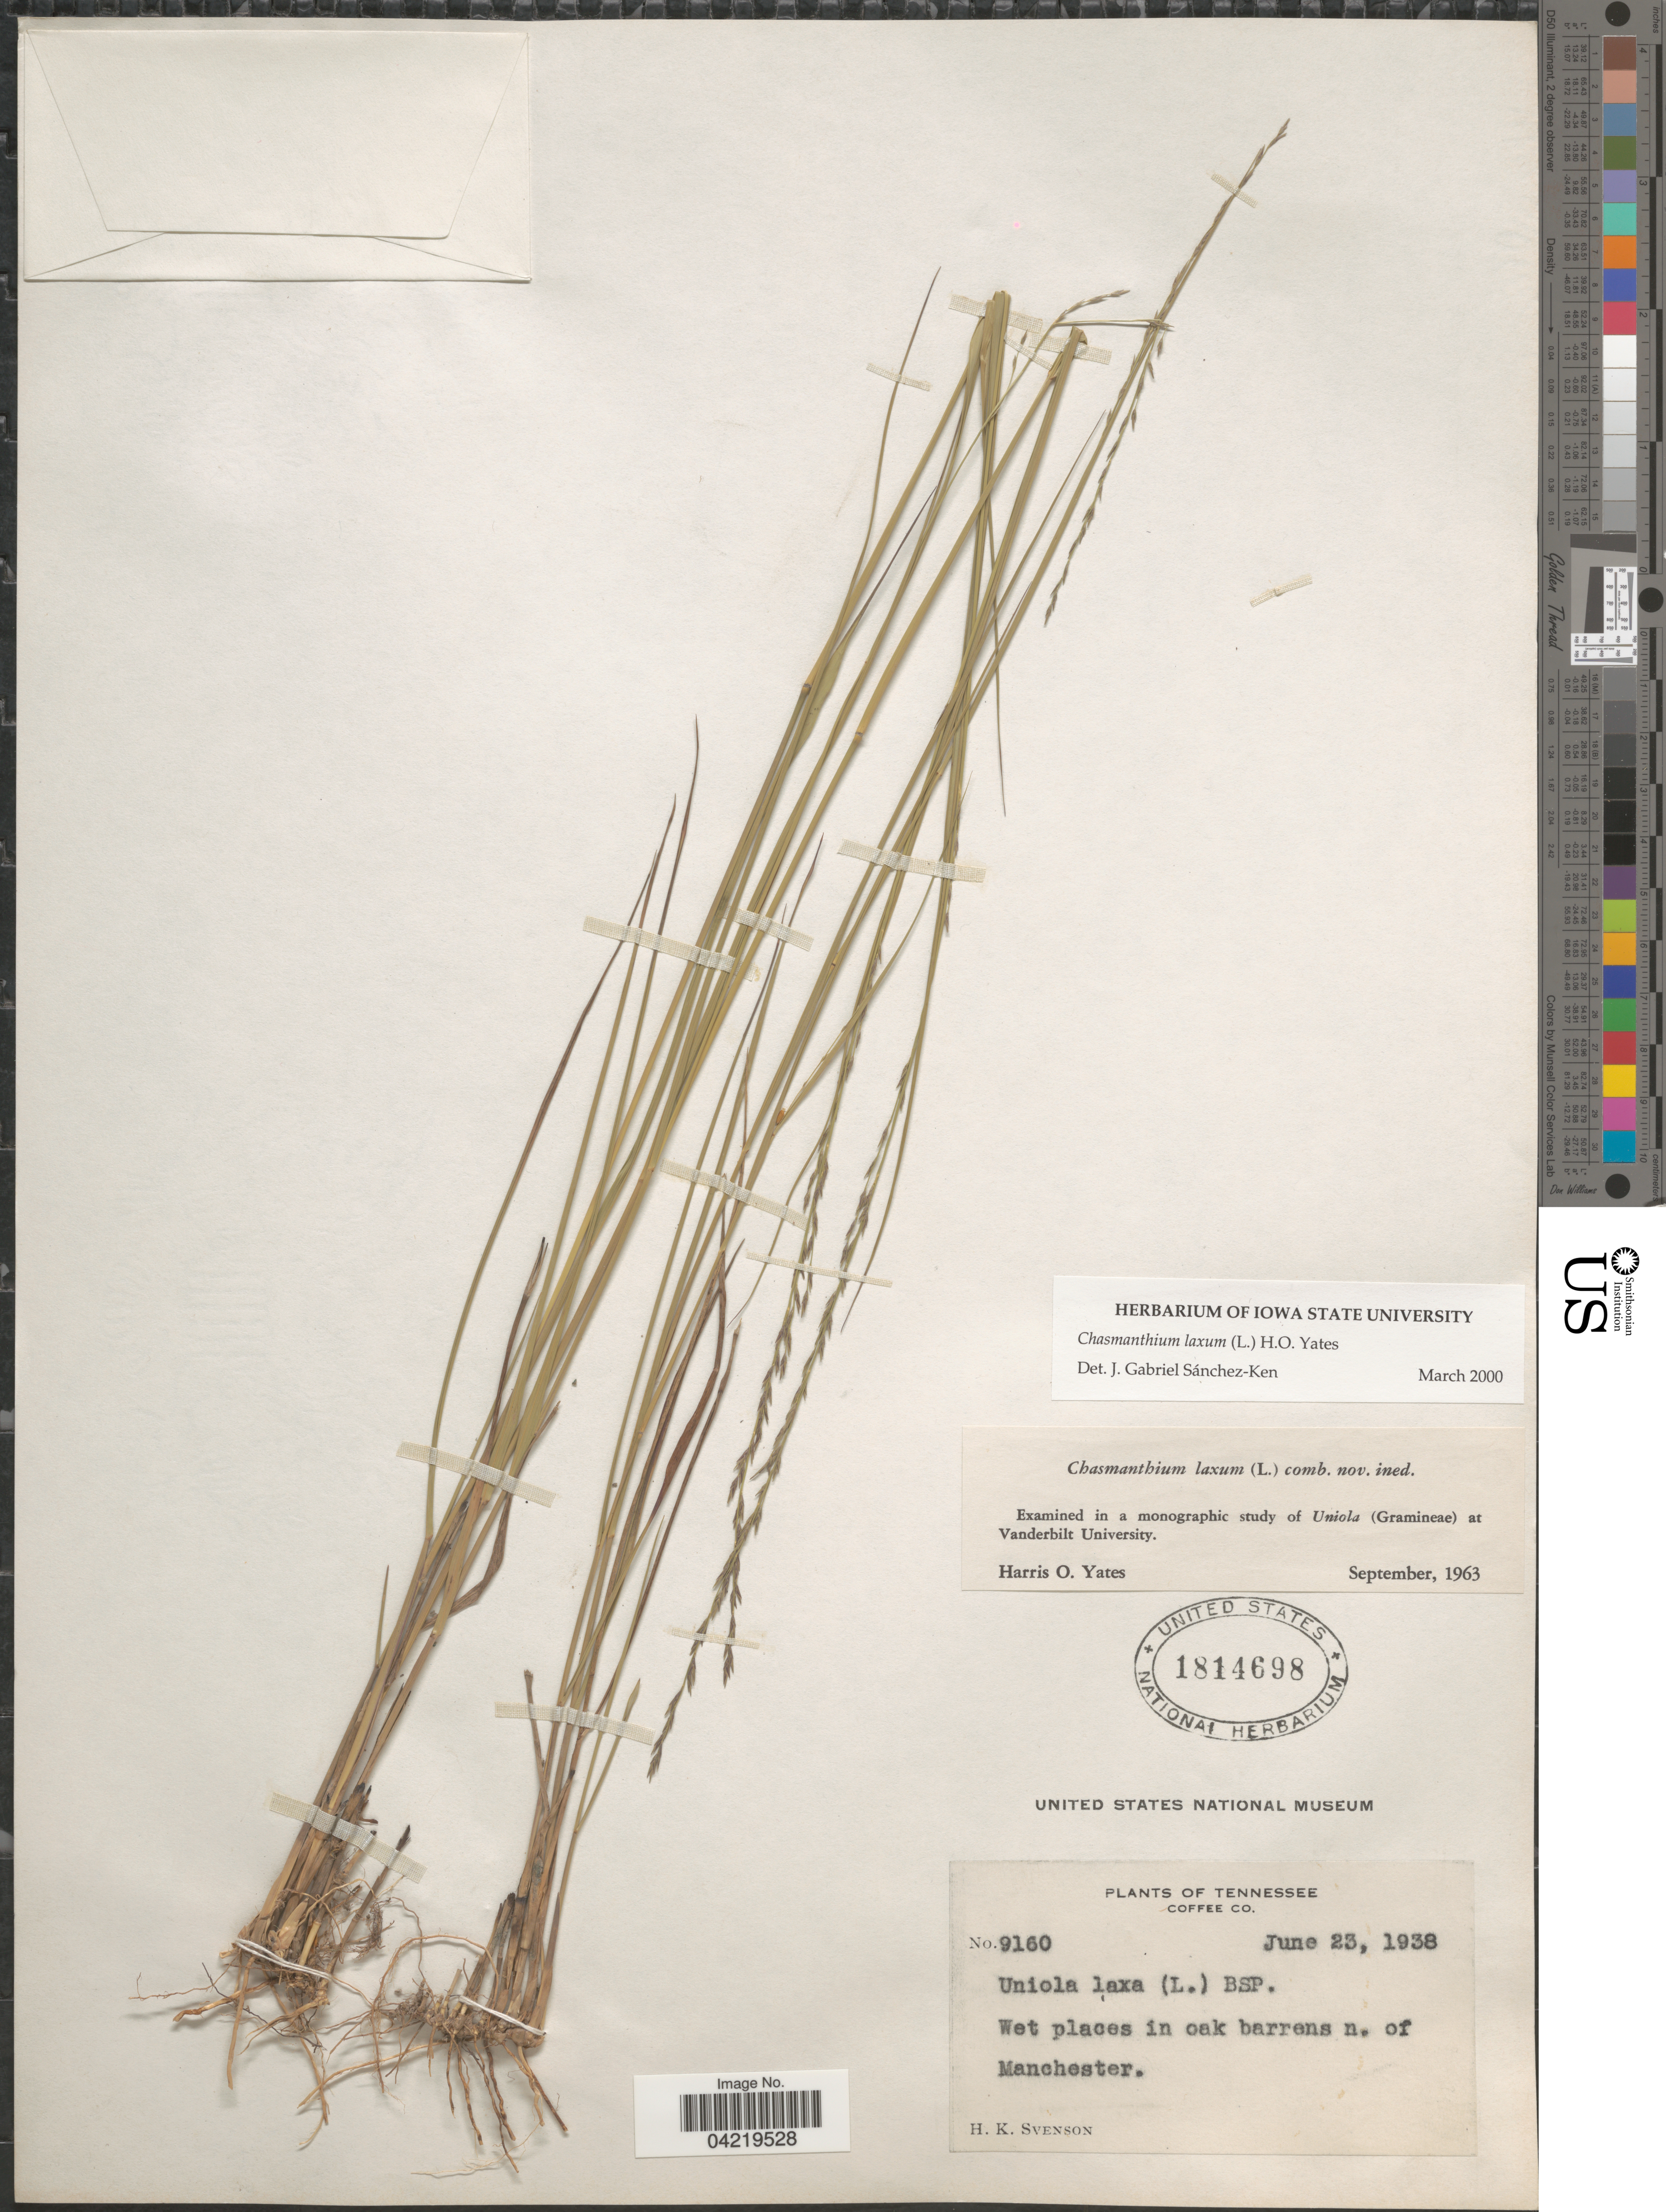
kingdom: Plantae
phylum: Tracheophyta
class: Liliopsida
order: Poales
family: Poaceae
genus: Chasmanthium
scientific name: Chasmanthium laxum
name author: (L.) H.O. Yates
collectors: H. K. Svenson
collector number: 9160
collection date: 1938-06-23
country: United States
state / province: Tennessee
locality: Coffee Co. Wet places in oak barrens n. of Manchester.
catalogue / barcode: US 1814698